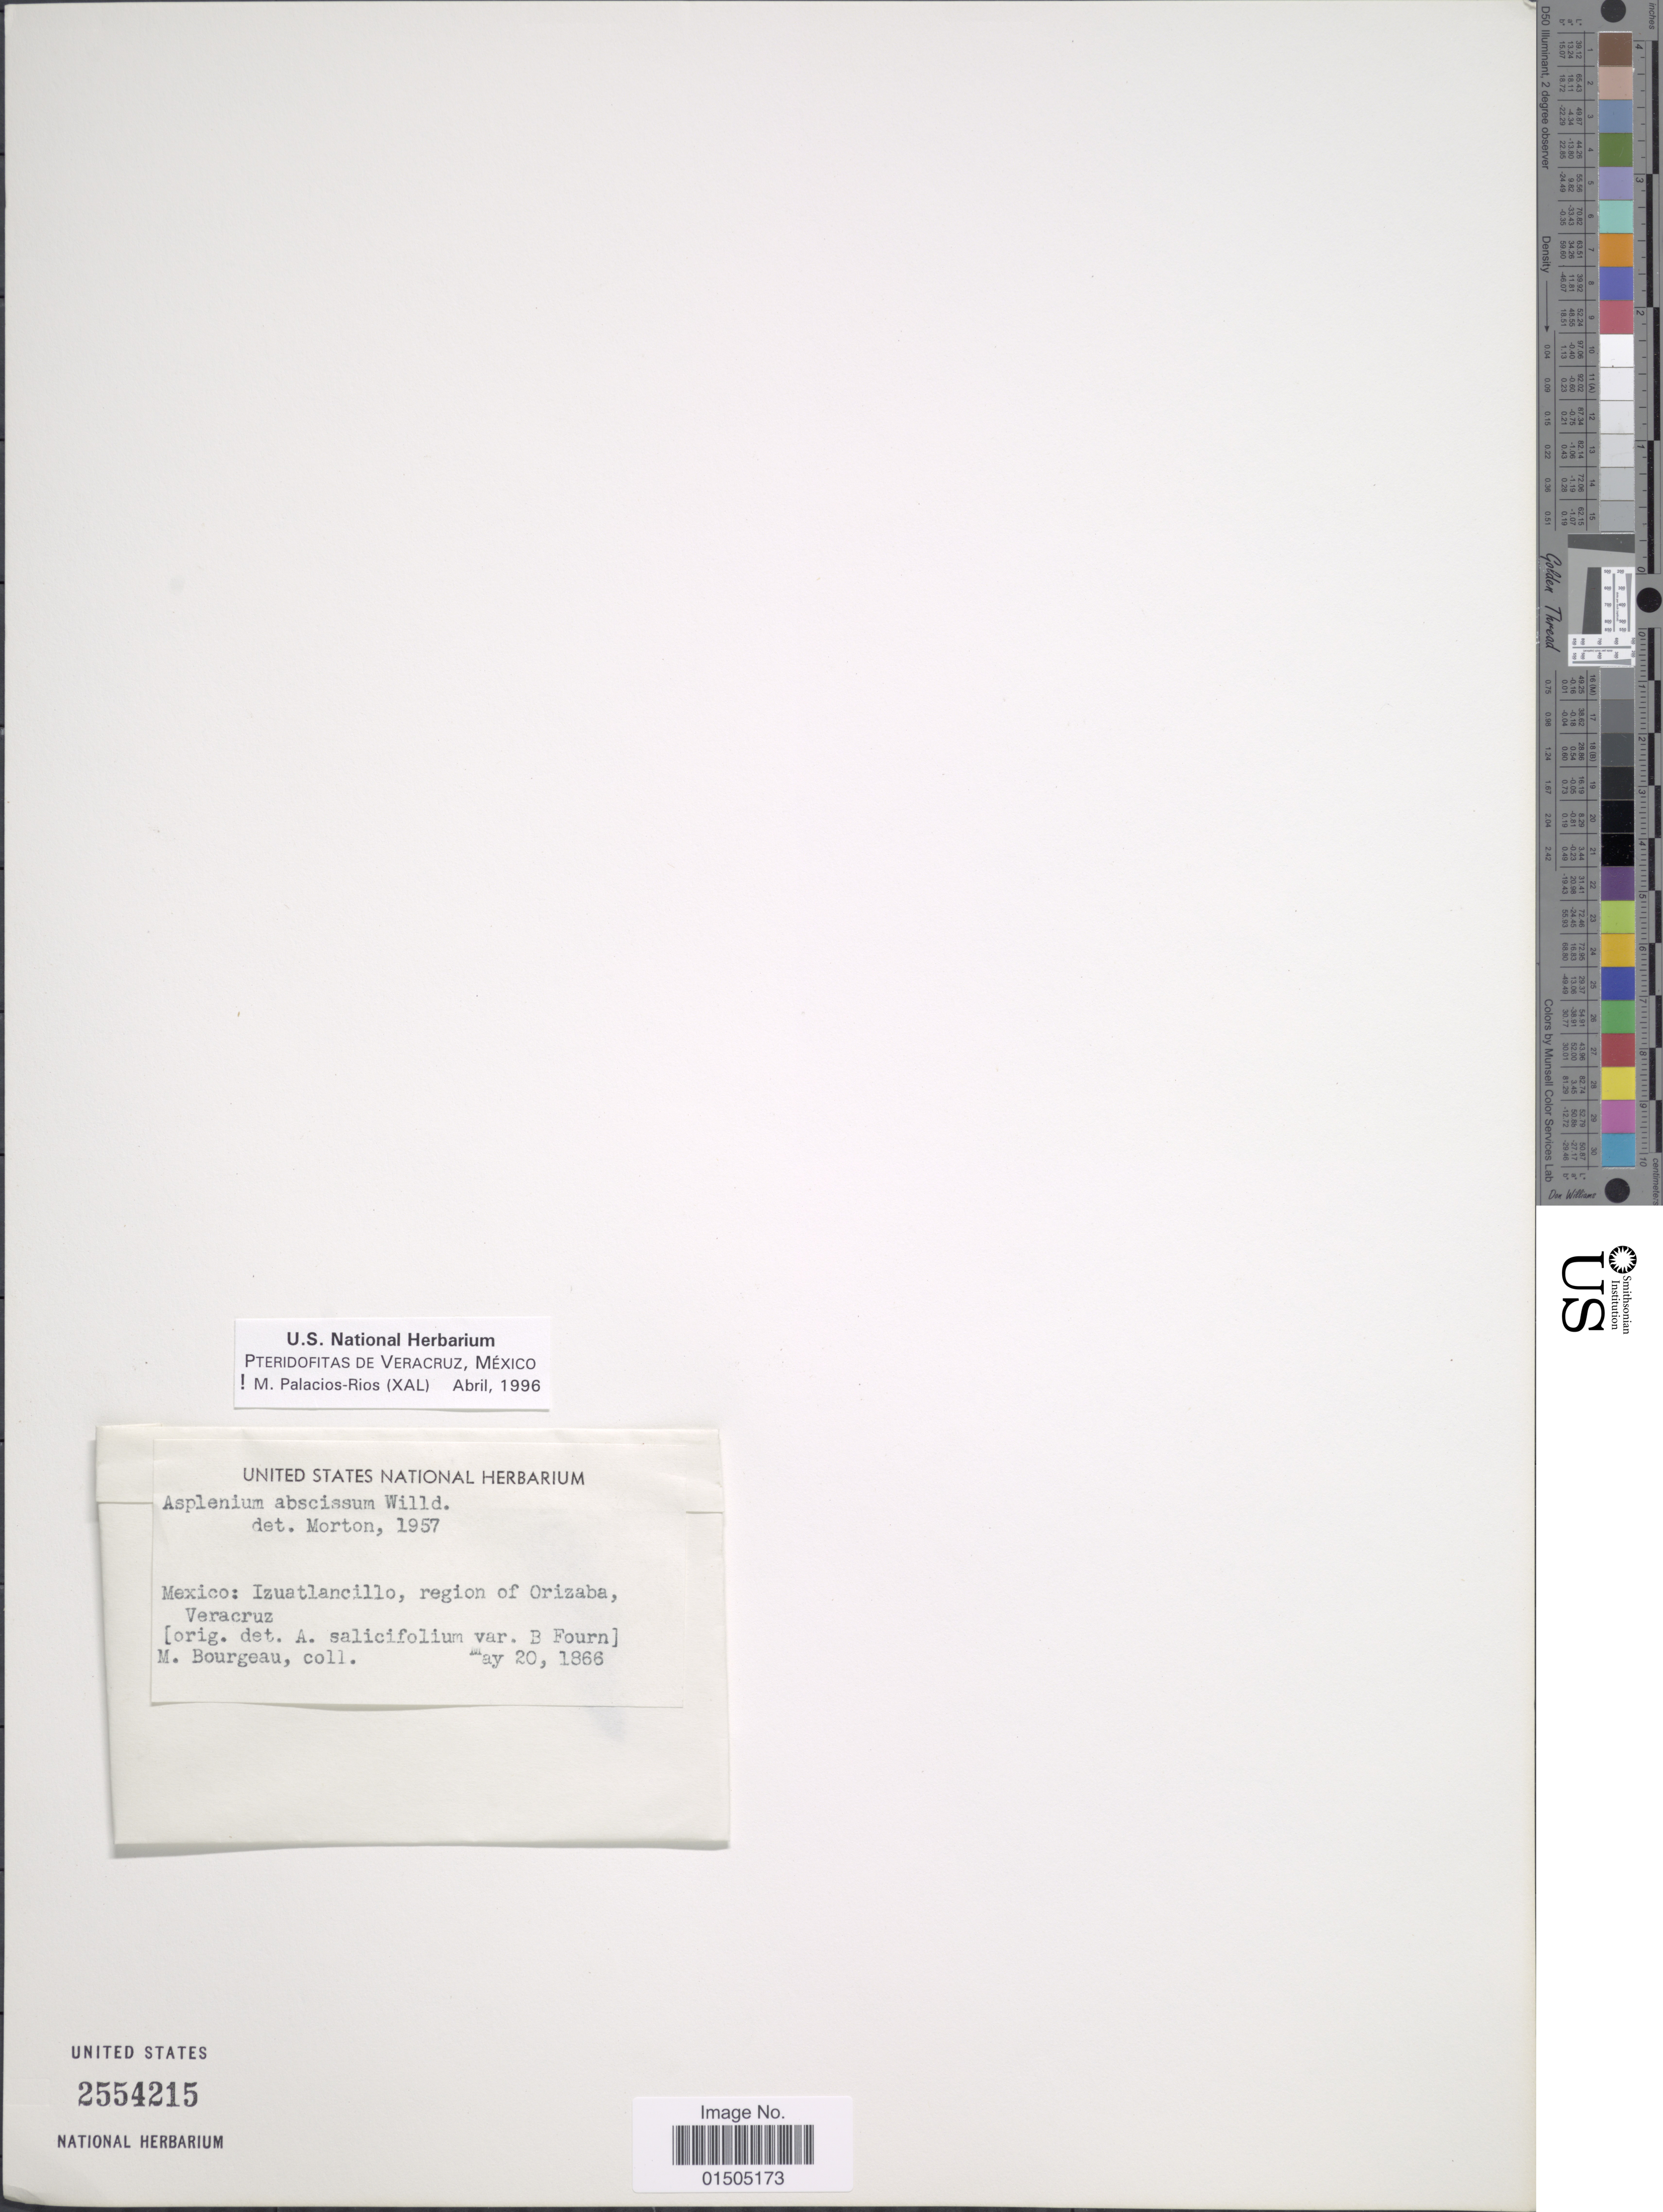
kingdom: Plantae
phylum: Tracheophyta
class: Polypodiopsida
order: Polypodiales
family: Aspleniaceae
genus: Asplenium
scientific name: Asplenium abscissum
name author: Willd.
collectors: M. Bourgeau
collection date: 1866-05-20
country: Mexico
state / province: Veracruz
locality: Izuatlancillo, region of Orizaba.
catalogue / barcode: US 2554215